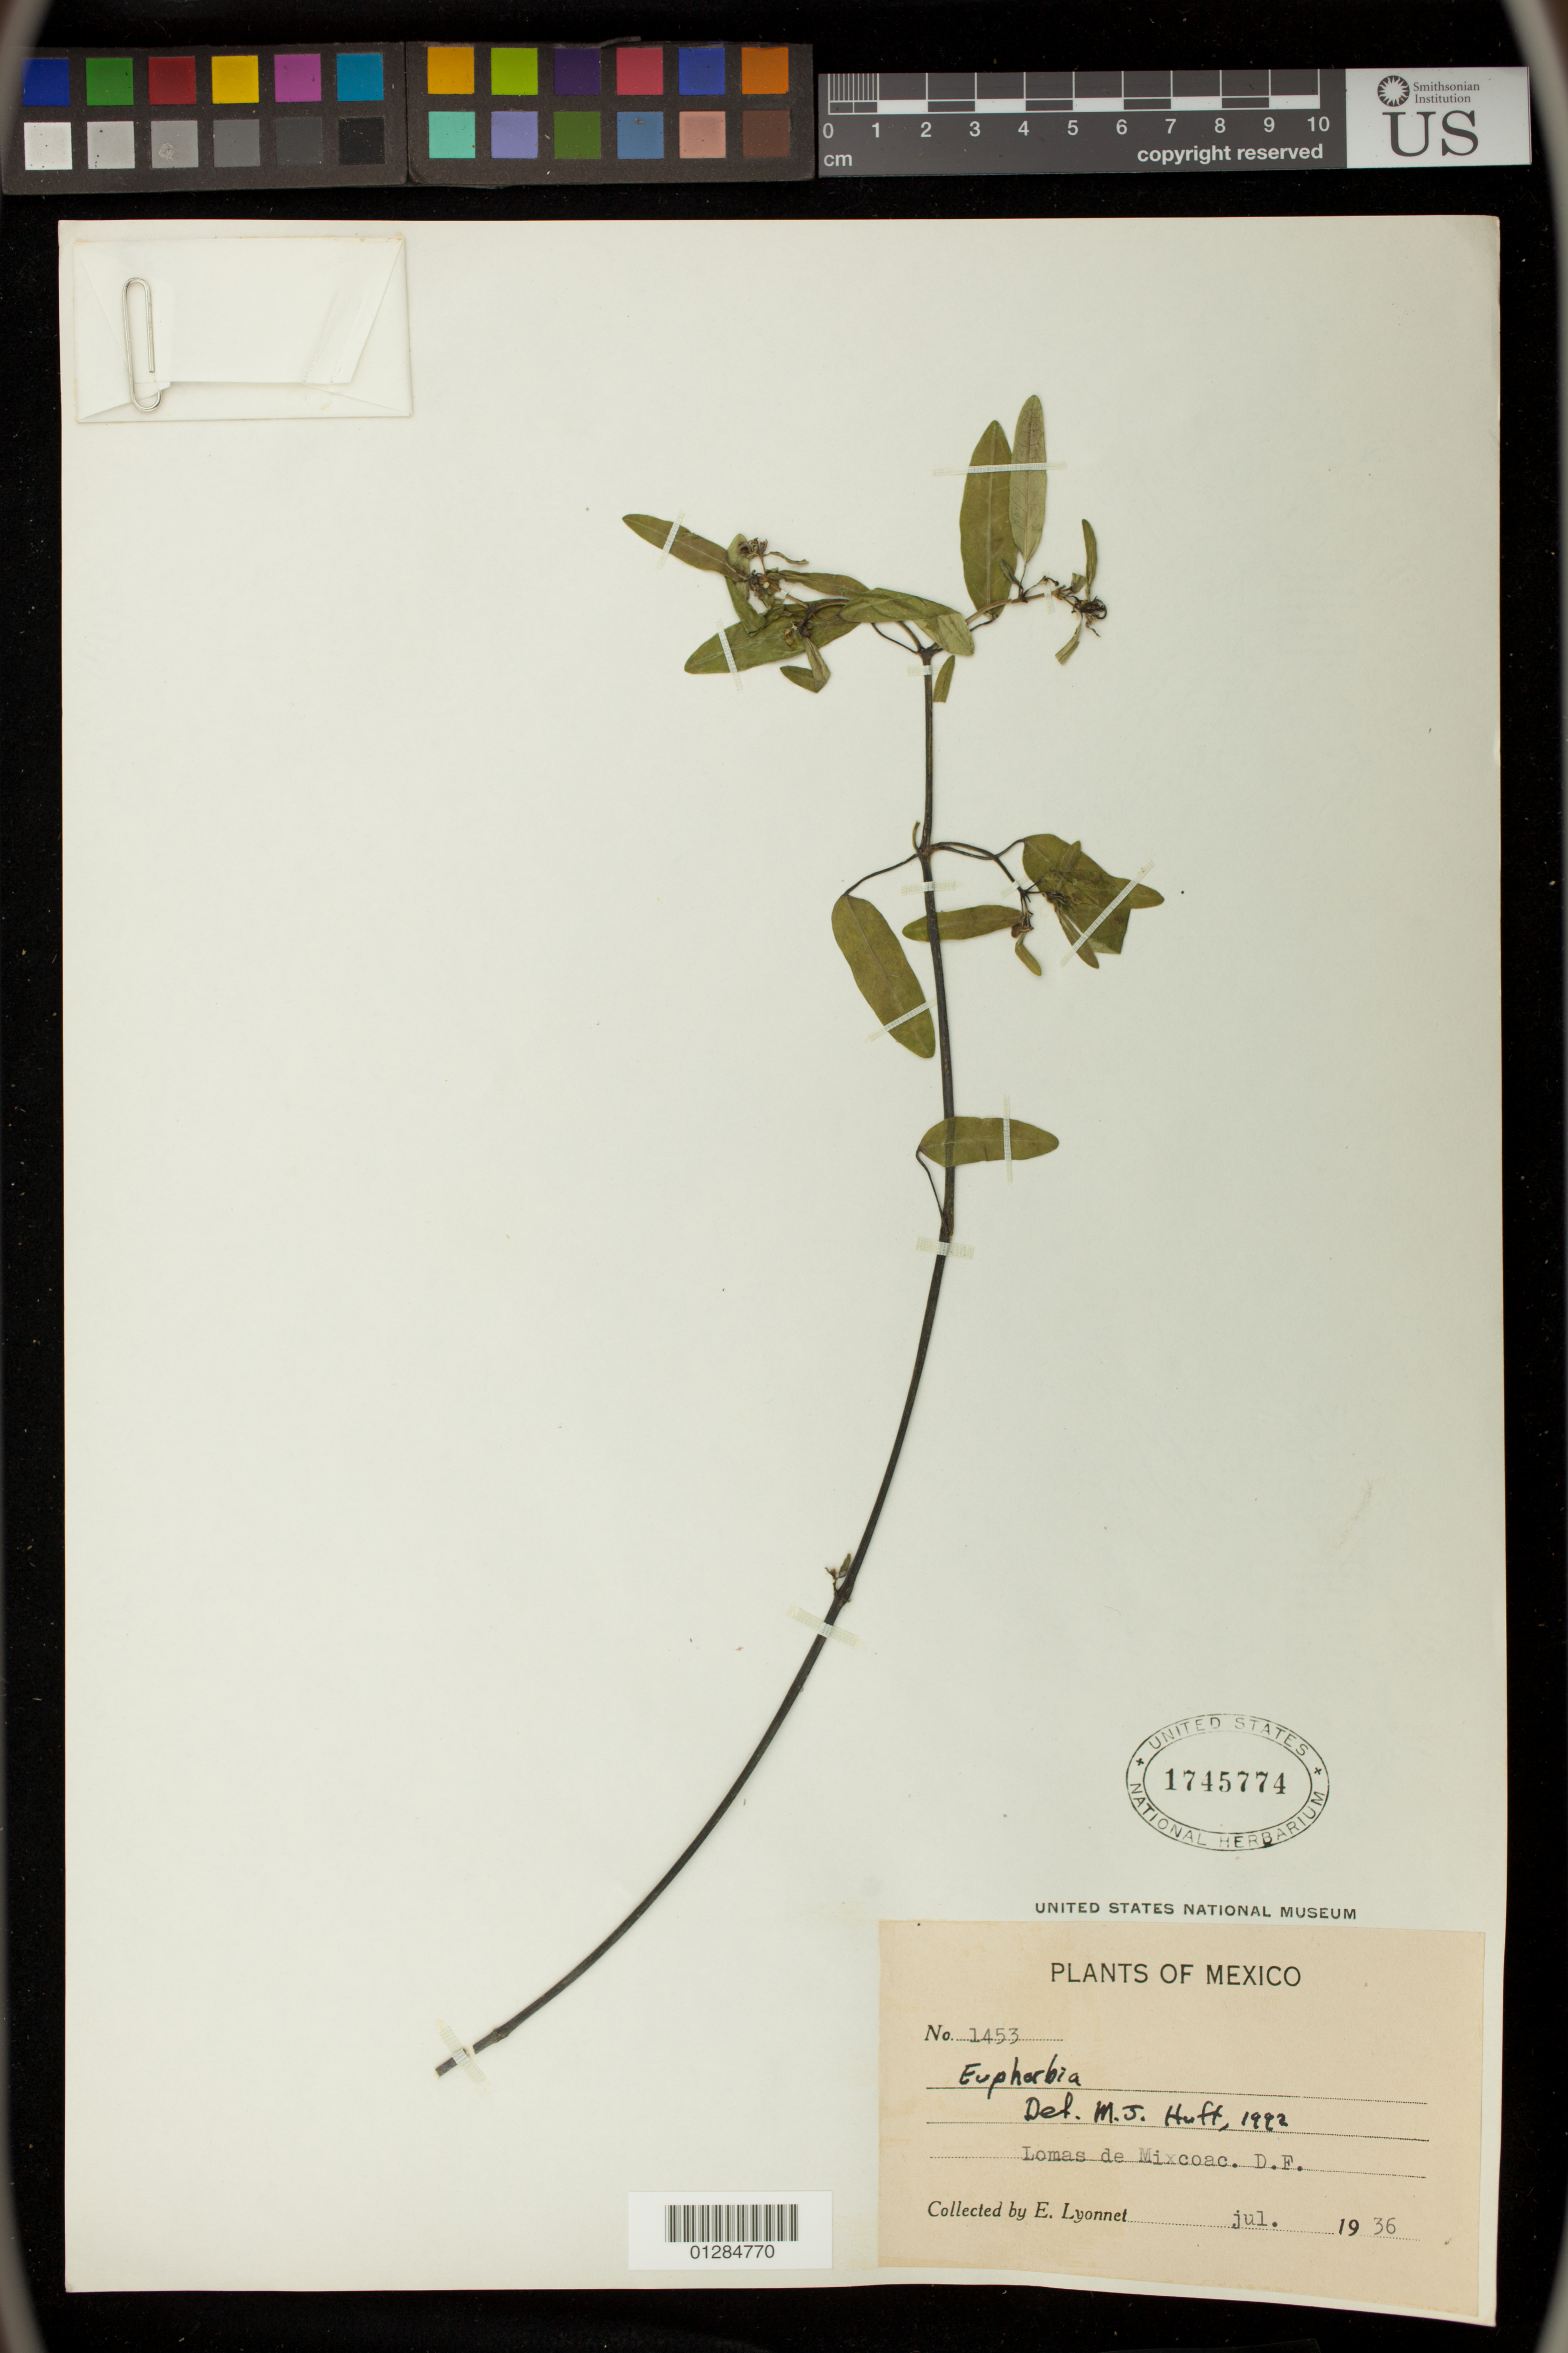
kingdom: Plantae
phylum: Tracheophyta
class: Magnoliopsida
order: Malpighiales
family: Euphorbiaceae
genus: Euphorbia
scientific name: Euphorbia sp.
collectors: E. Lyonnet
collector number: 1453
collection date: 1936-07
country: Mexico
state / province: Mexico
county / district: Mexico City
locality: Lomas de Mixcoac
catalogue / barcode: US 1745774